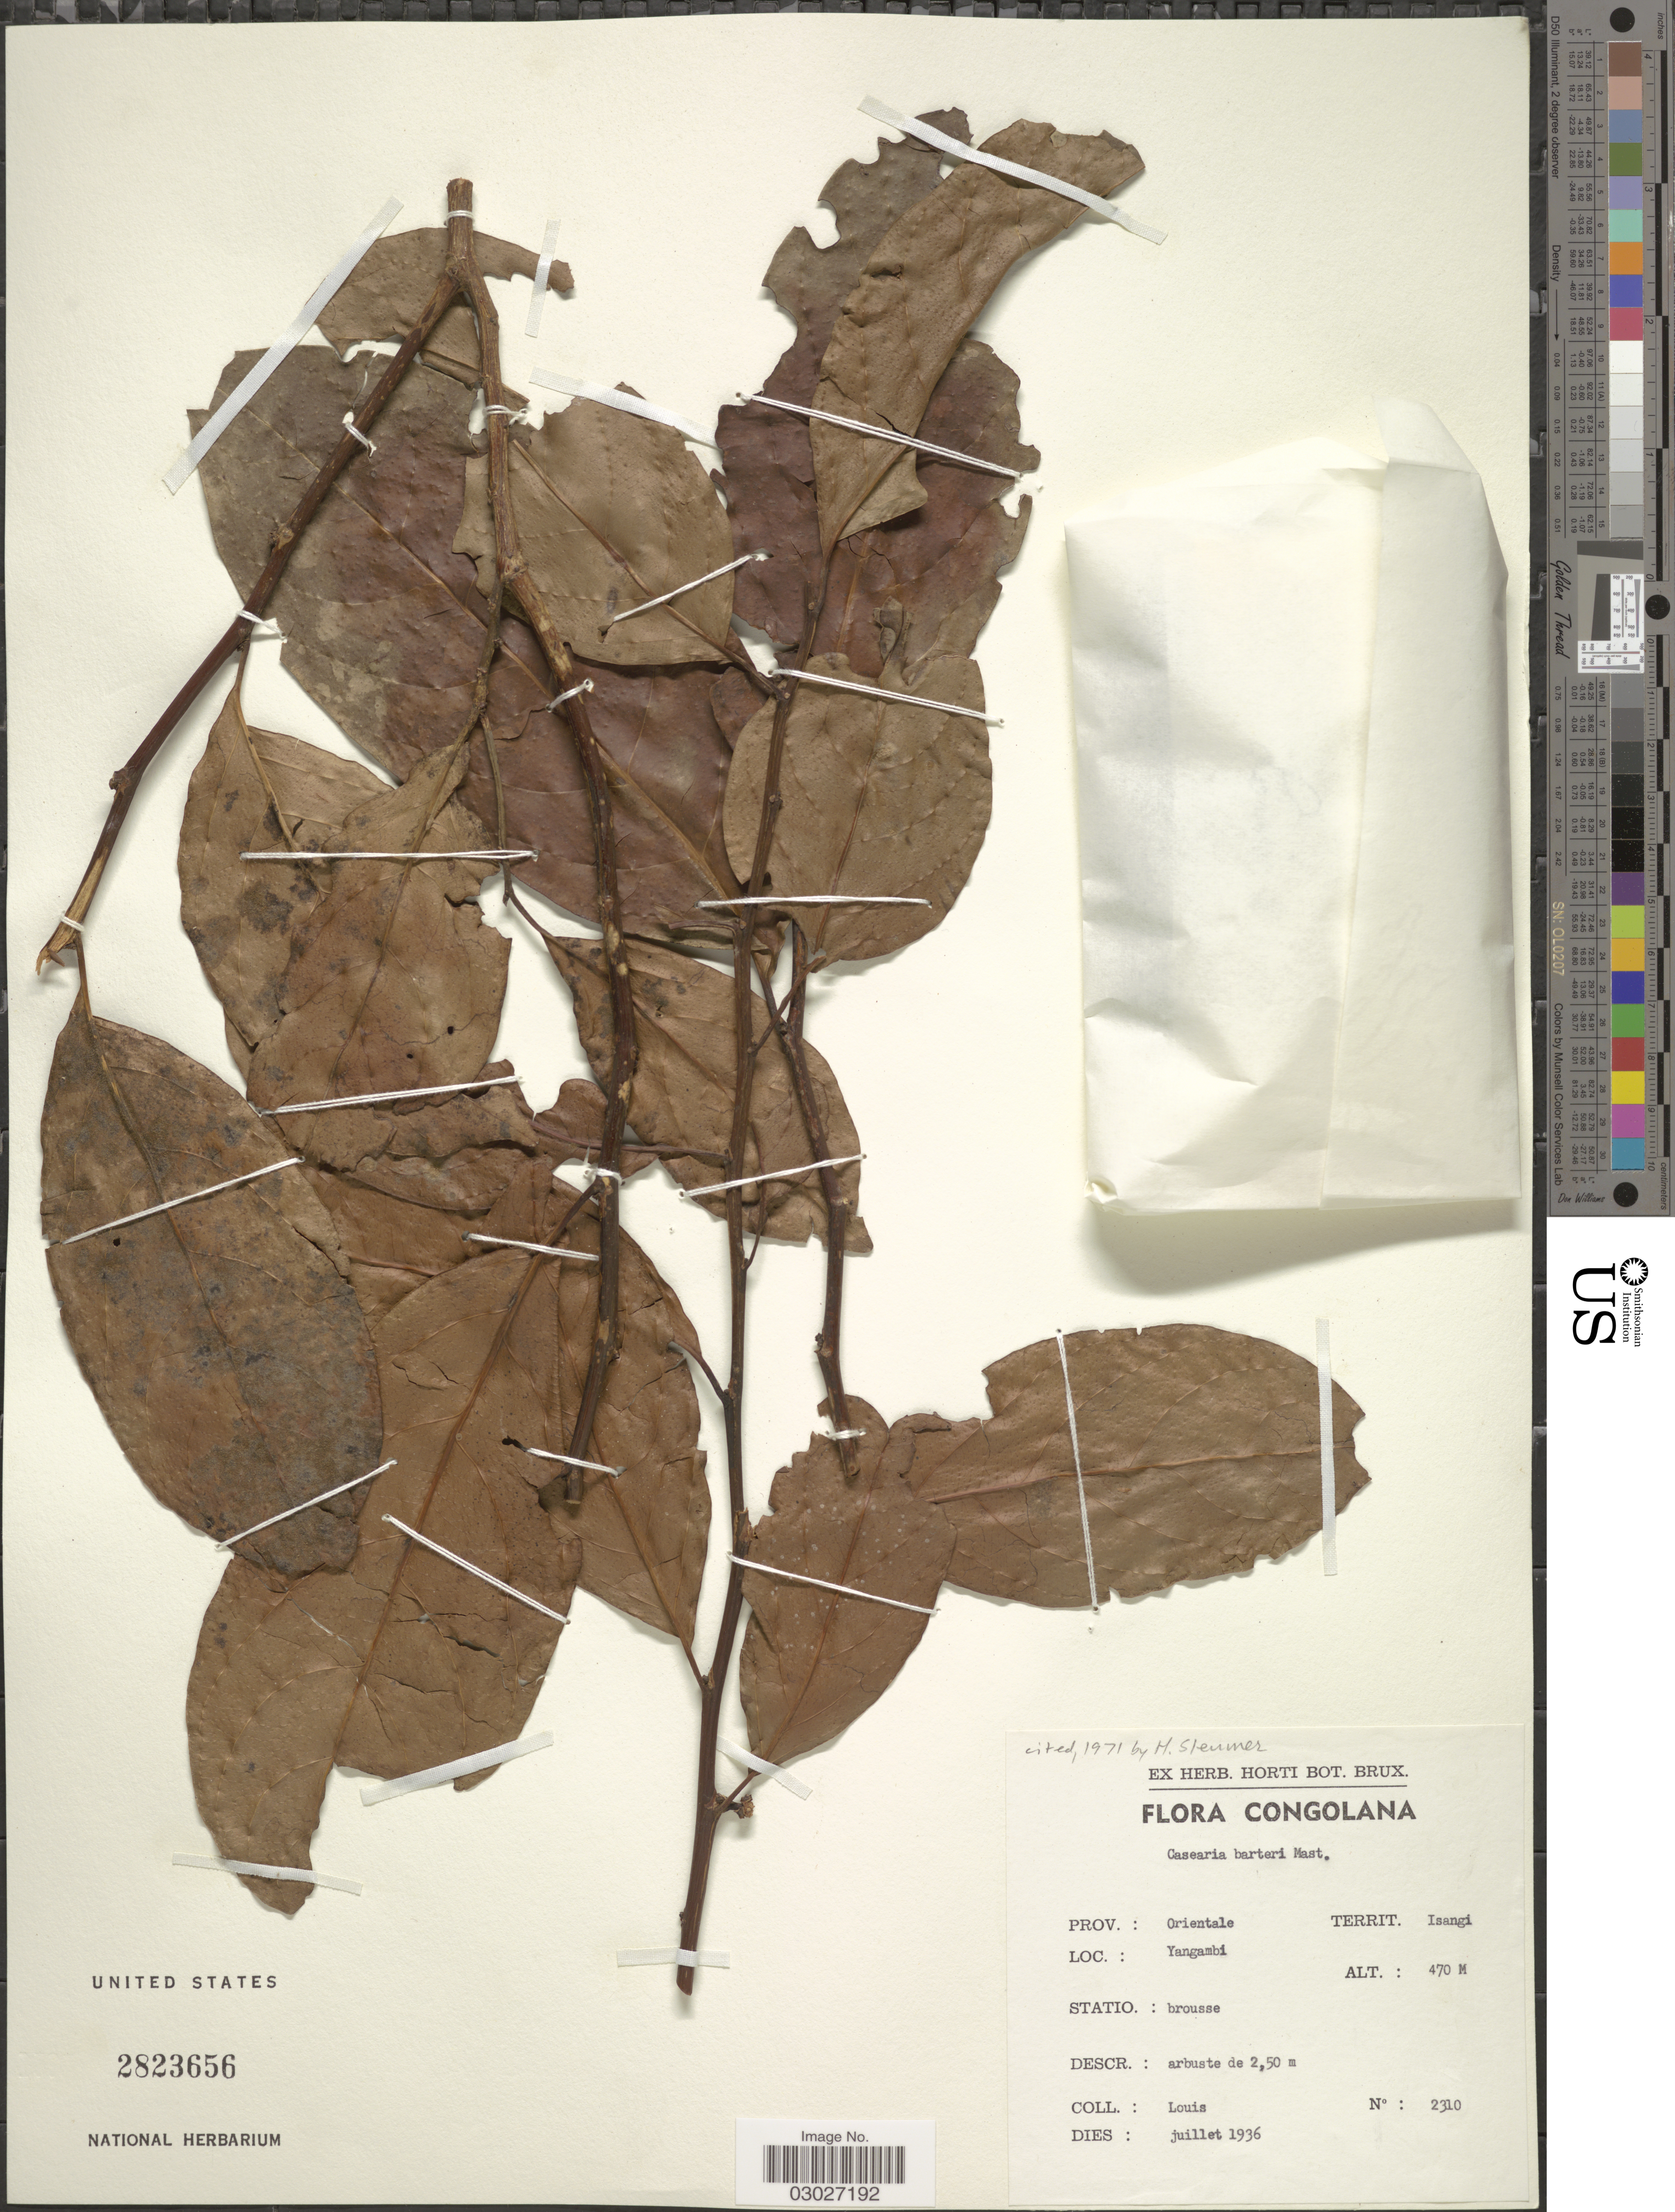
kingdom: Plantae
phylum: Tracheophyta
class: Magnoliopsida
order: Malpighiales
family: Salicaceae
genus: Casearia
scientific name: Casearia barteri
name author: Mast.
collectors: -. Louis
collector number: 2310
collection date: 1936-07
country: Congo, Democratic Republic of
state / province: Tshopo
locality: Congolana, Territ. Isangi, Yangambi.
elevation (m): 470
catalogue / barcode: US 2823656